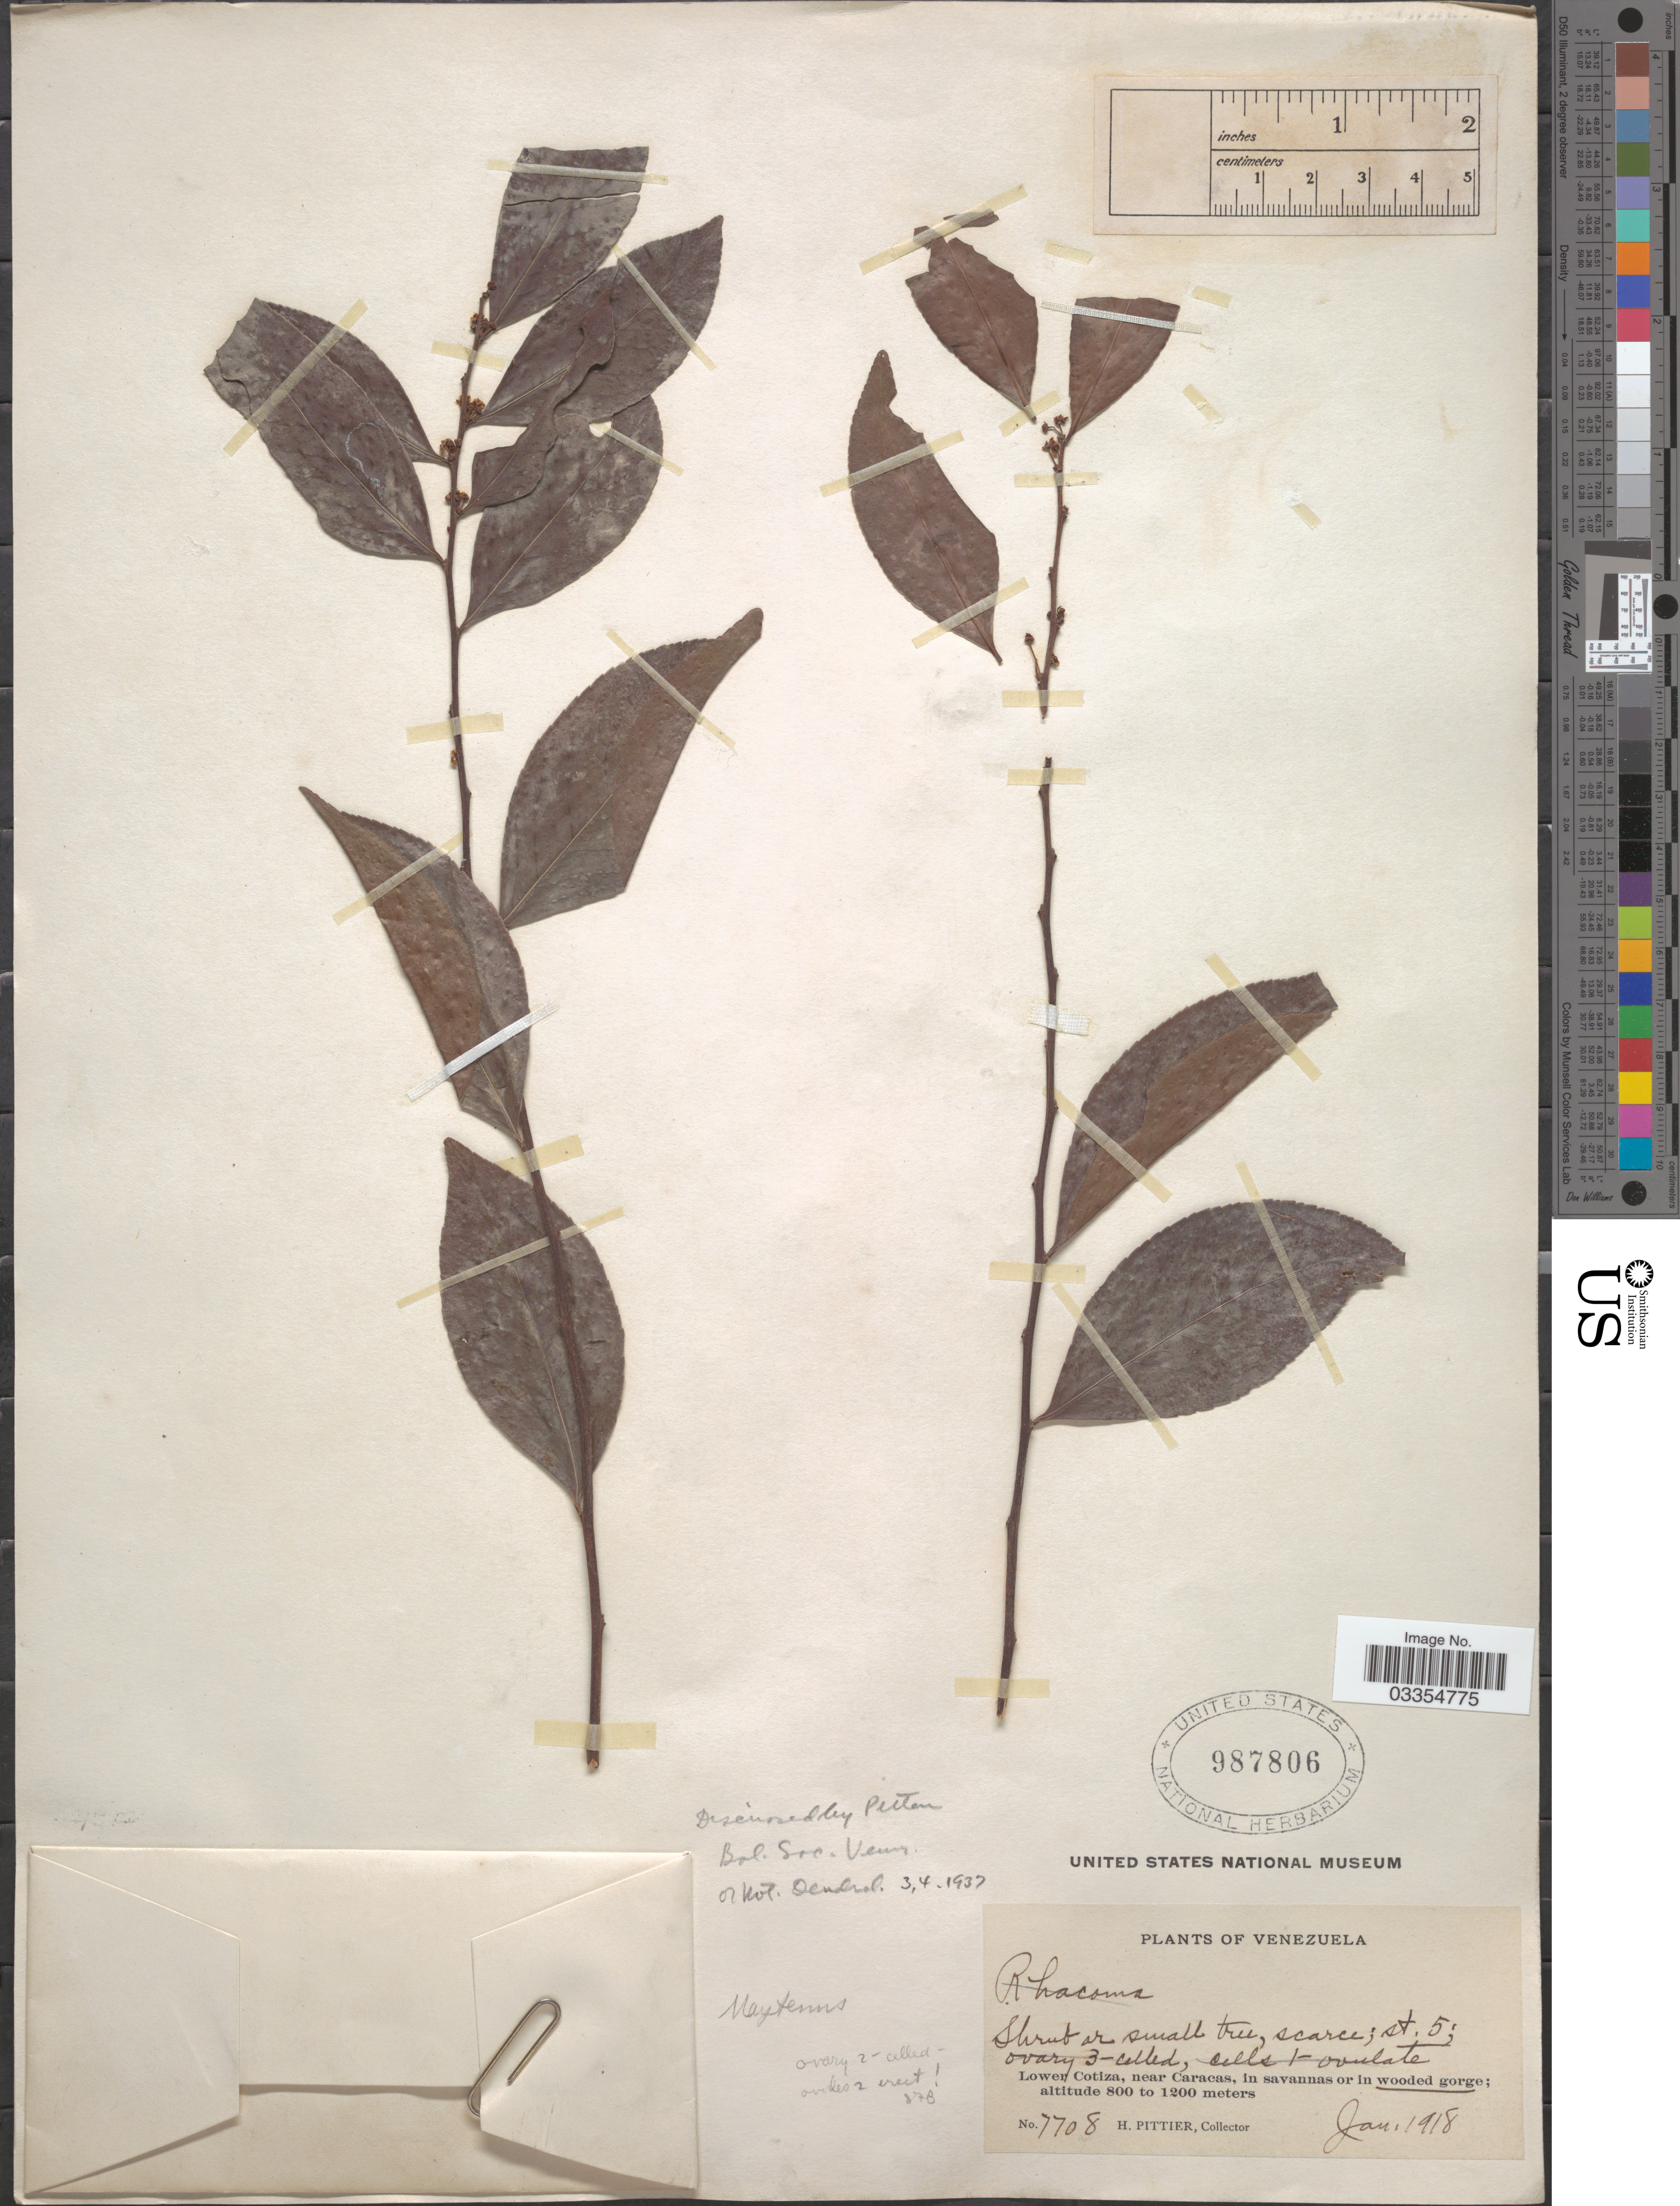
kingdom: Plantae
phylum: Tracheophyta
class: Magnoliopsida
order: Celastrales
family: Celastraceae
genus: Maytenus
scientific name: Maytenus floribunda Pittier, nom. illeg. hom.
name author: Pittier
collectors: H. F. Pittier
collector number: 7708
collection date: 1918-01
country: Venezuela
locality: Lower Cotiza, near Caracas.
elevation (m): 800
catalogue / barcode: US 987806